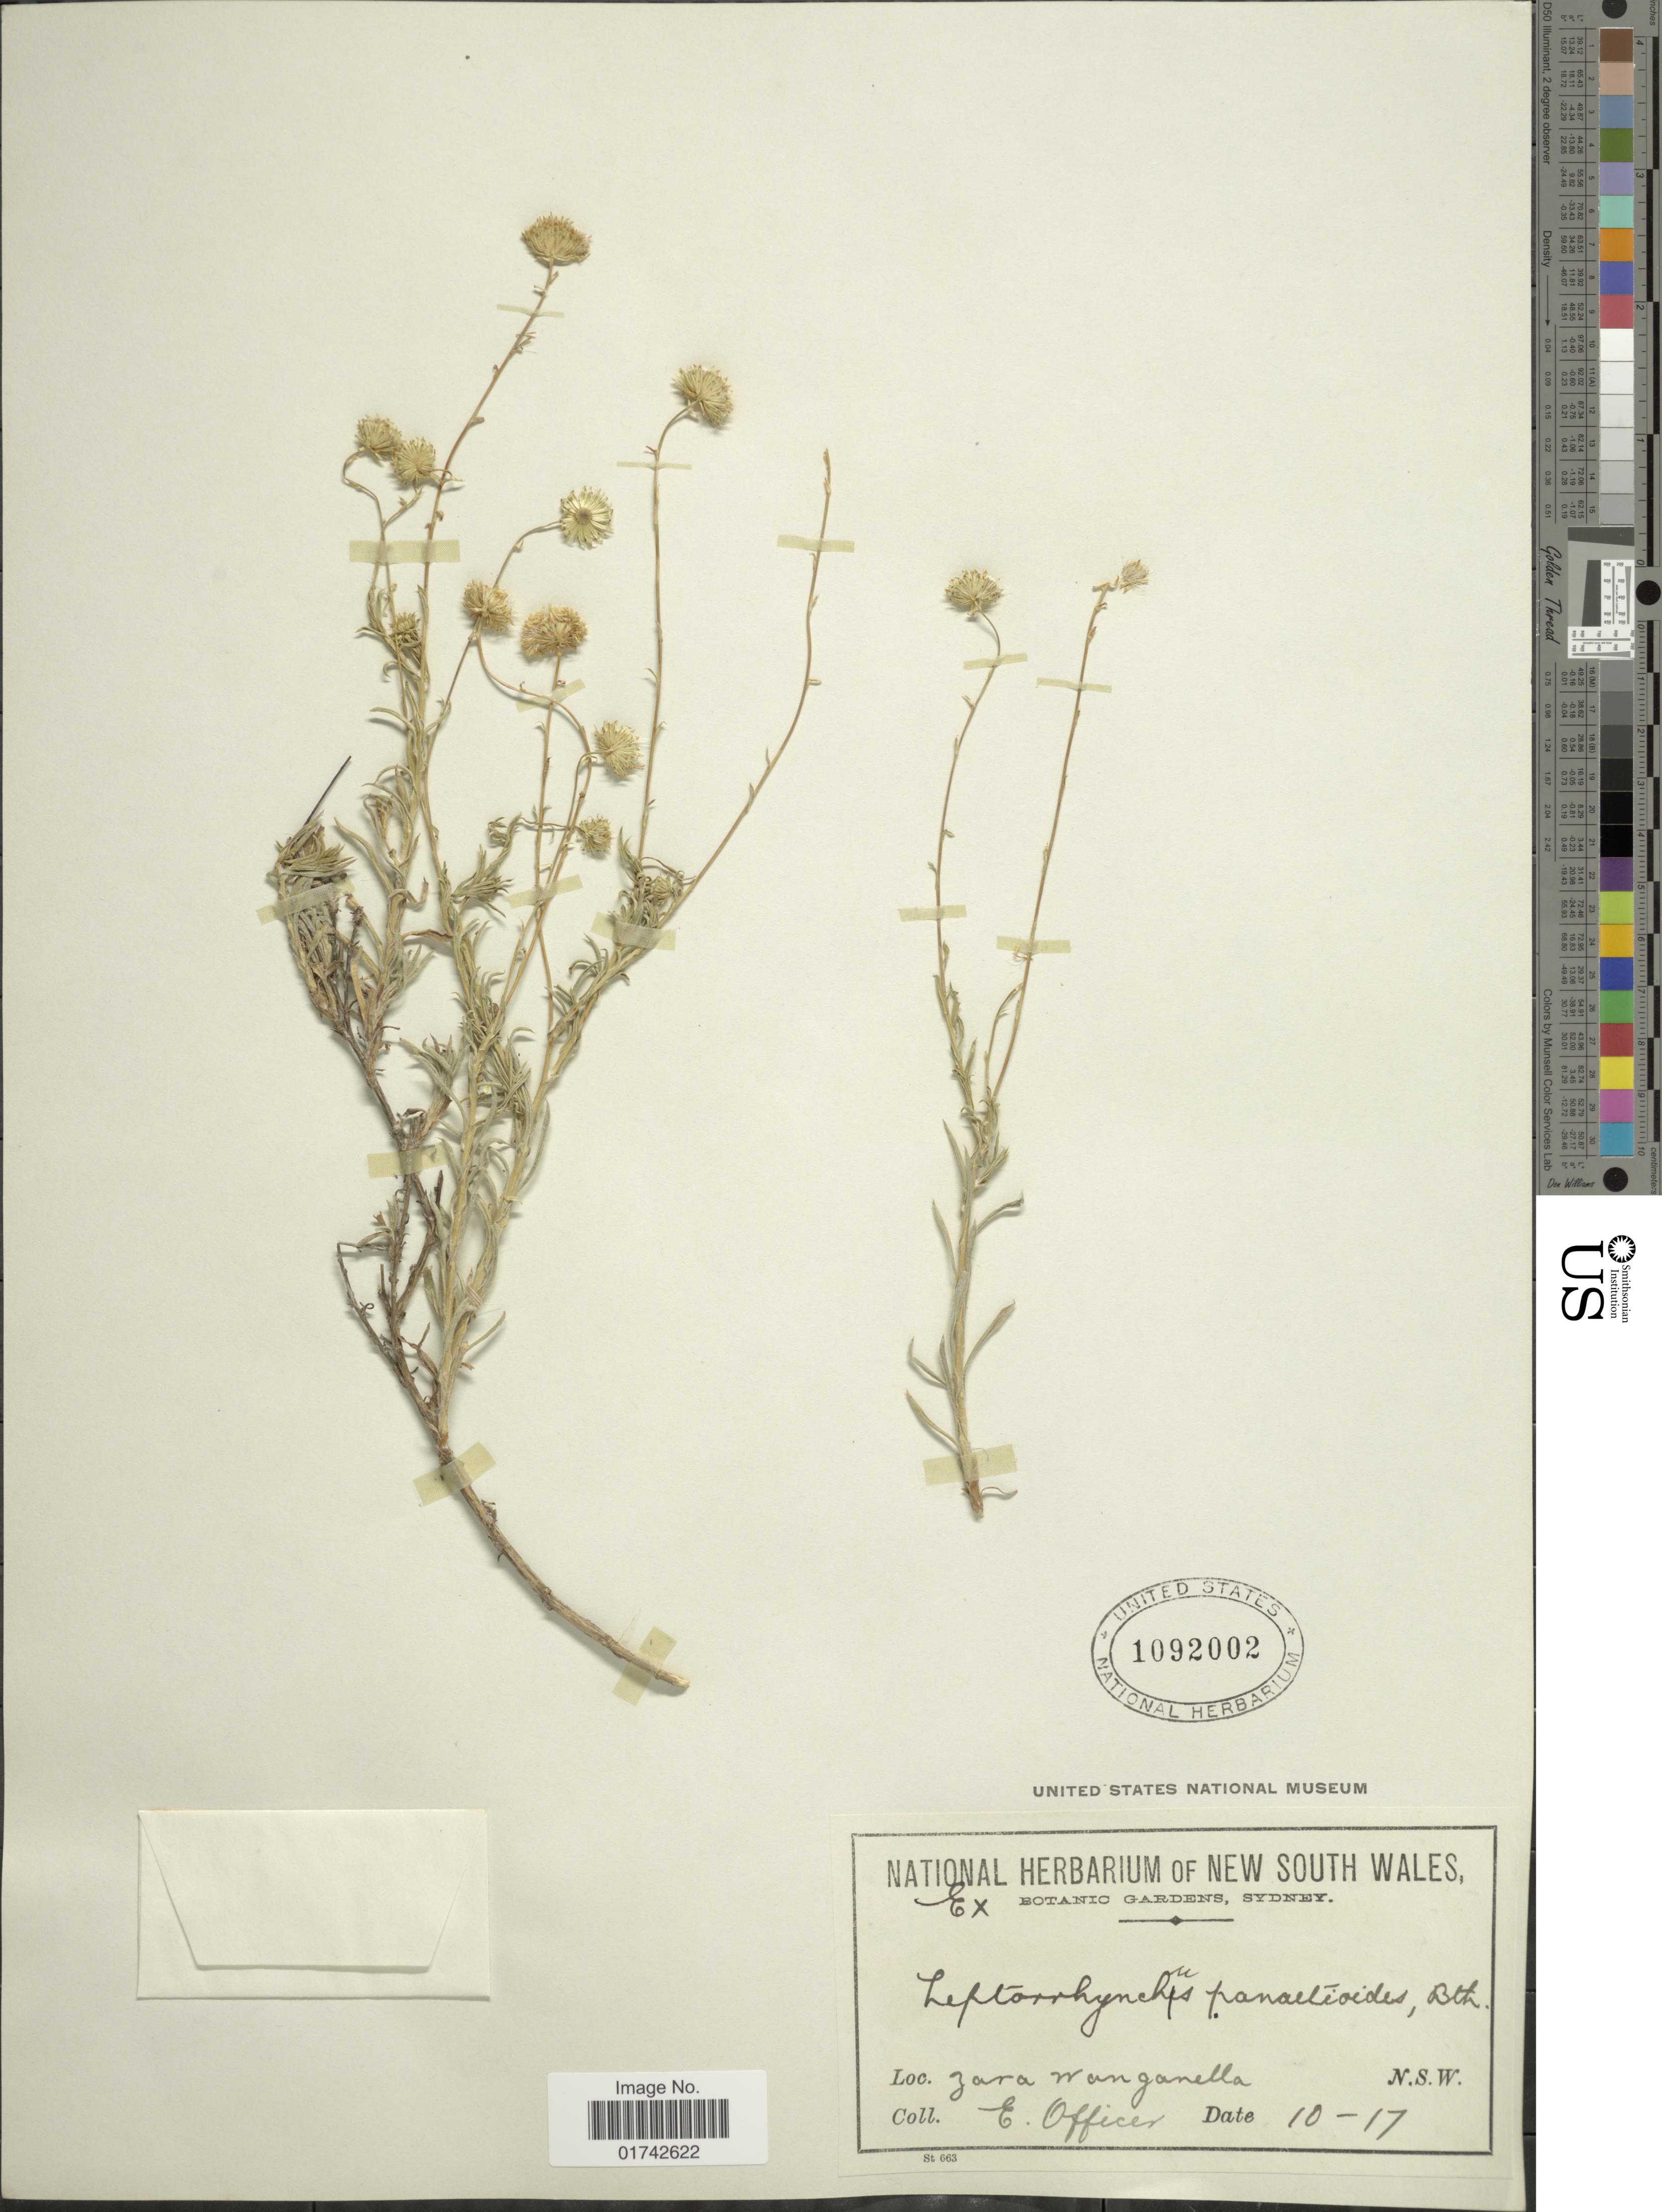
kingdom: Plantae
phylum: Tracheophyta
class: Magnoliopsida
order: Asterales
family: Asteraceae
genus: Helichrysum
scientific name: Helichrysum panaetioides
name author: DC.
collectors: E. Officer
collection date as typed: Transcribed d/m/y: /10/17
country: Australia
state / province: New South Wales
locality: Zara Wangamella N.S.W.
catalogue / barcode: US 1092002